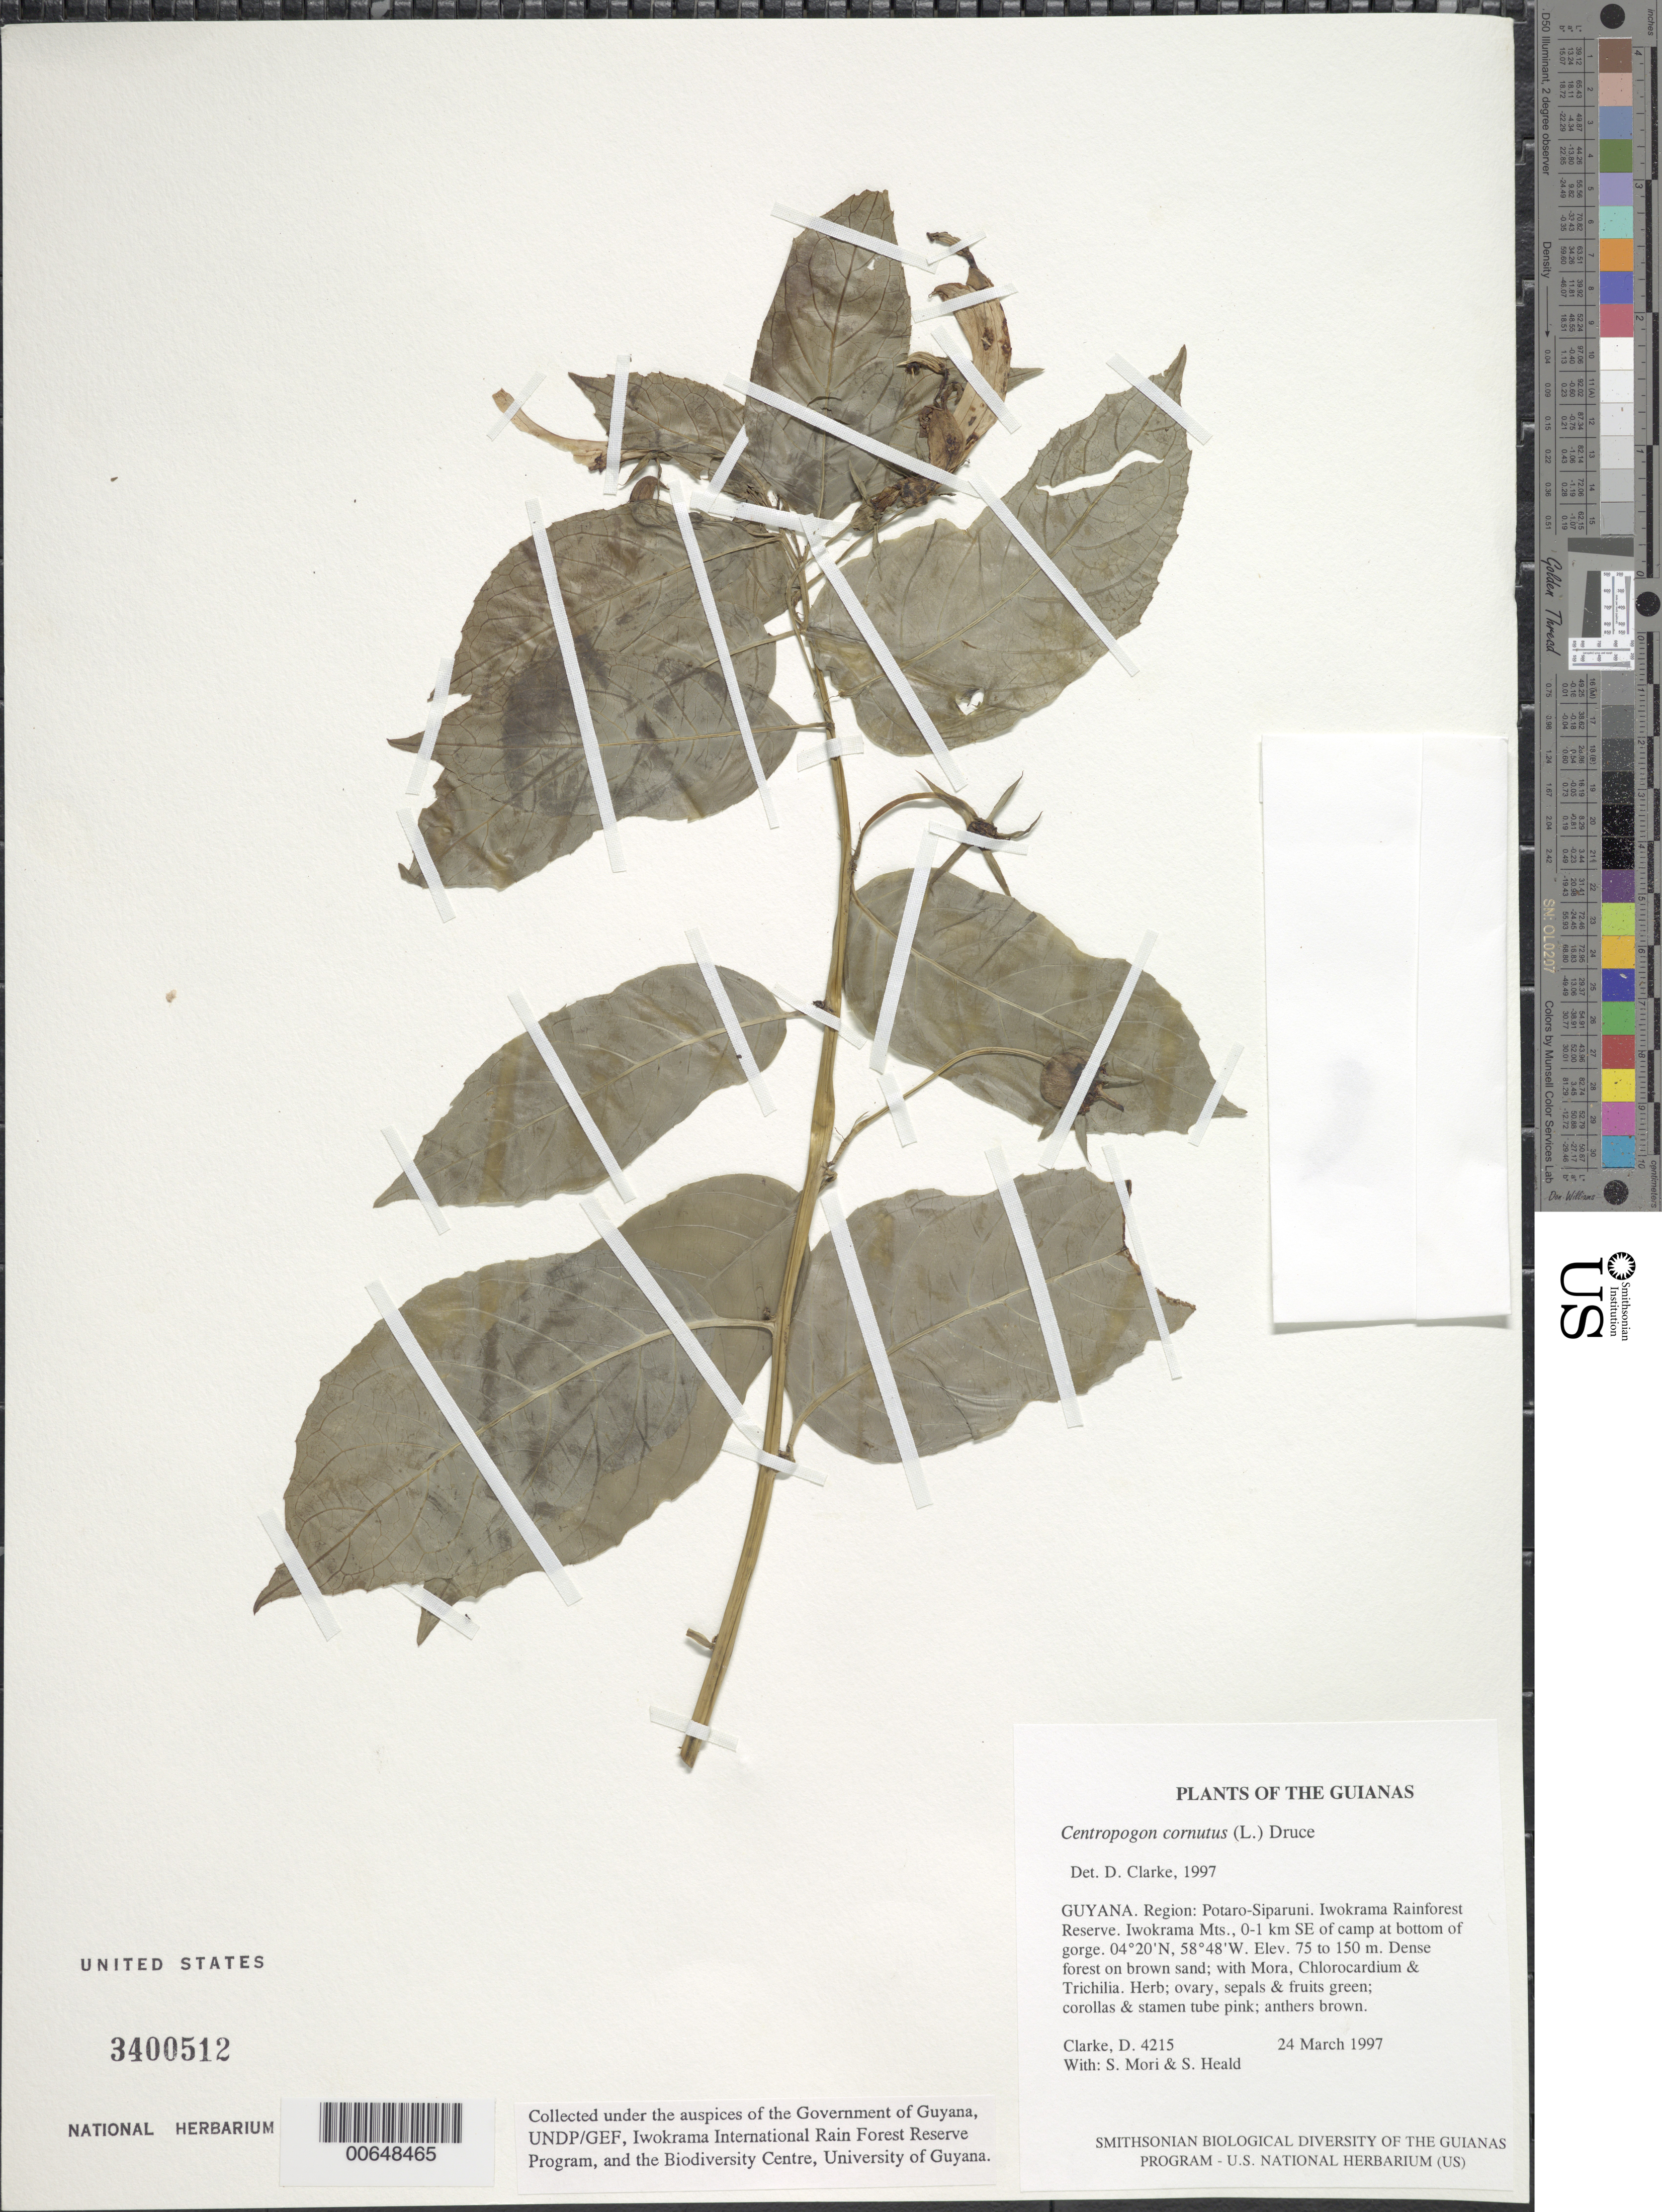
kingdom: Plantae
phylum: Tracheophyta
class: Magnoliopsida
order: Asterales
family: Campanulaceae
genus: Centropogon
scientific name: Centropogon cornutus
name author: (L.) Druce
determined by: Clarke, H. D., University of North Carolina (Asheville)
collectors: H. D. Clarke, S. Mori & S. Heald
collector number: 4215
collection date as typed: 24 March 1997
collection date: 1997-03-24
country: Guyana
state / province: Potaro-Siparuni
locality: Iwokrama Rainforest Reserve. Iwokrama Mts., 0-1 km SE of camp at bottom of gorge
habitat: Dense forest on brown sand; with Mora, Chlorocardium & Trichilia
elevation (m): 75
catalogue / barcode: US 3400512